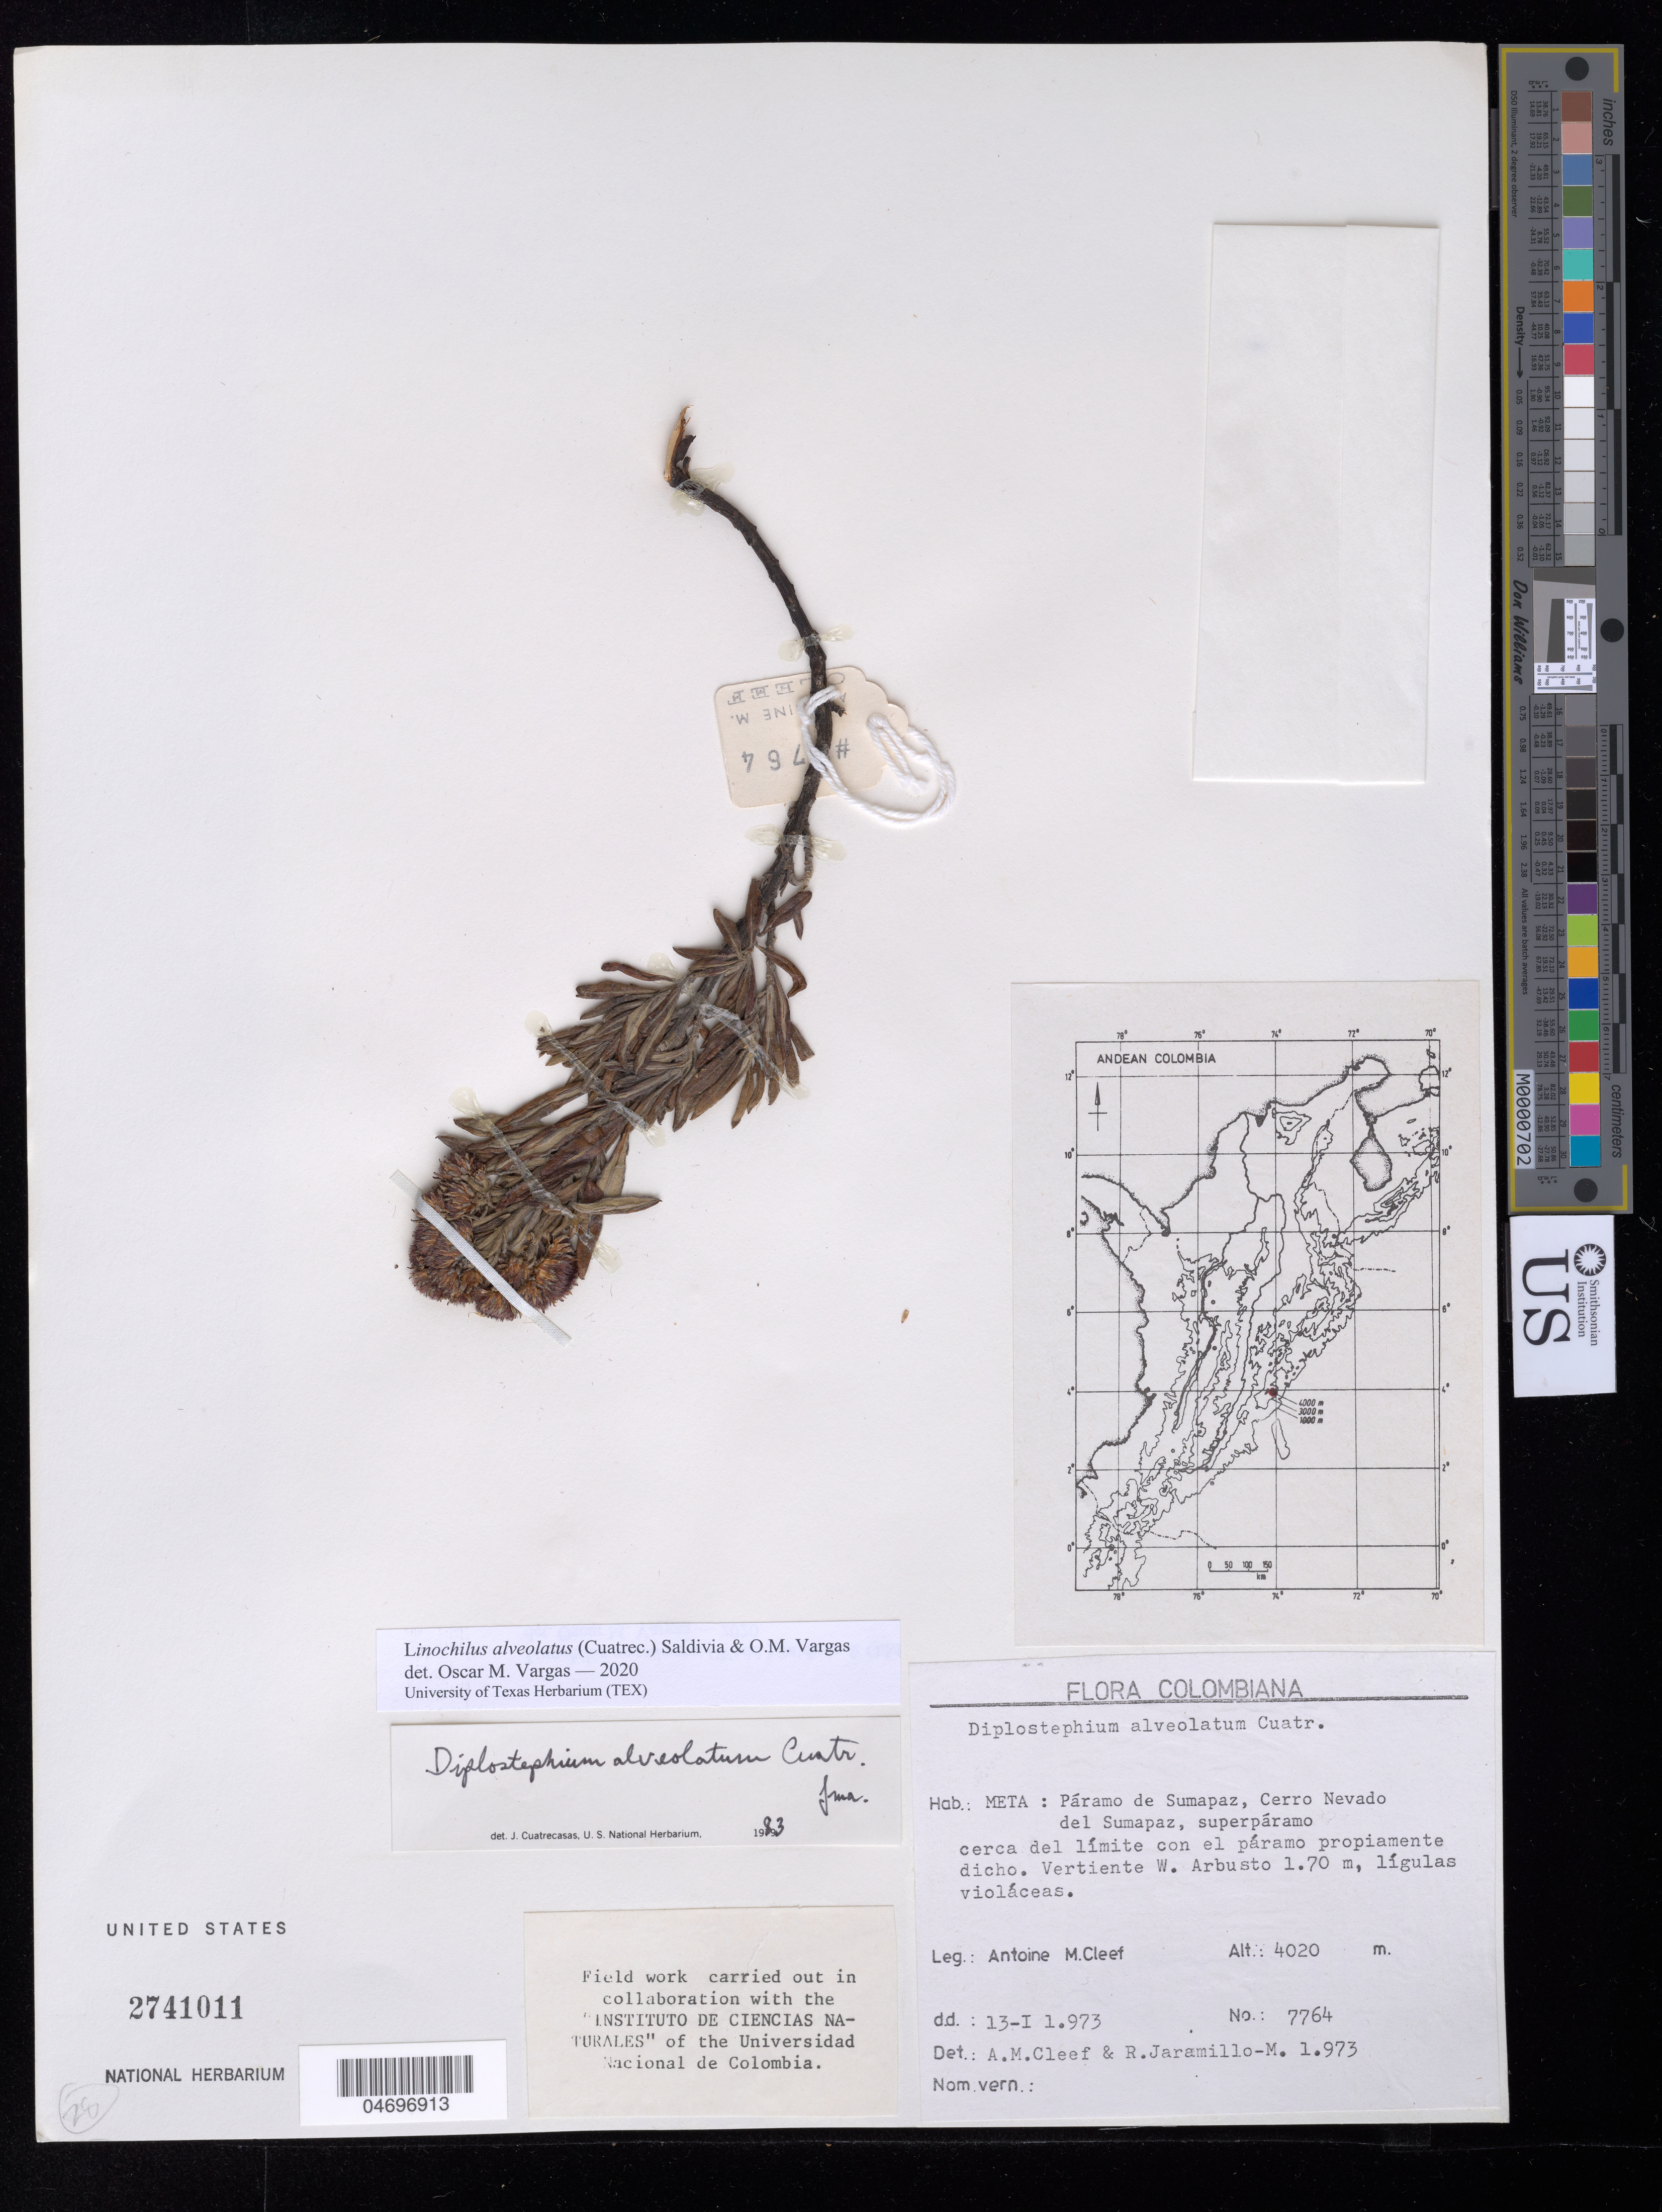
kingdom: Plantae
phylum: Tracheophyta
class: Magnoliopsida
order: Asterales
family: Asteraceae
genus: Linochilus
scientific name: Linochilus alveolatus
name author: (Cuatrec.) Saldivia & O.M. Vargas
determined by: Vargas, Oscar M.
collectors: A. M. Cleef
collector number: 7764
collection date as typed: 13 Jan 1973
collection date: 1973-01-13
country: Colombia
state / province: Meta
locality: Paramo de Sumapaz, Cerro Nevada delo Sumapaz, super Paramo cerca limite con el paramo propiamente dicho. Vertiente W.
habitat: Paramo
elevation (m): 4020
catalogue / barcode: US 2741011